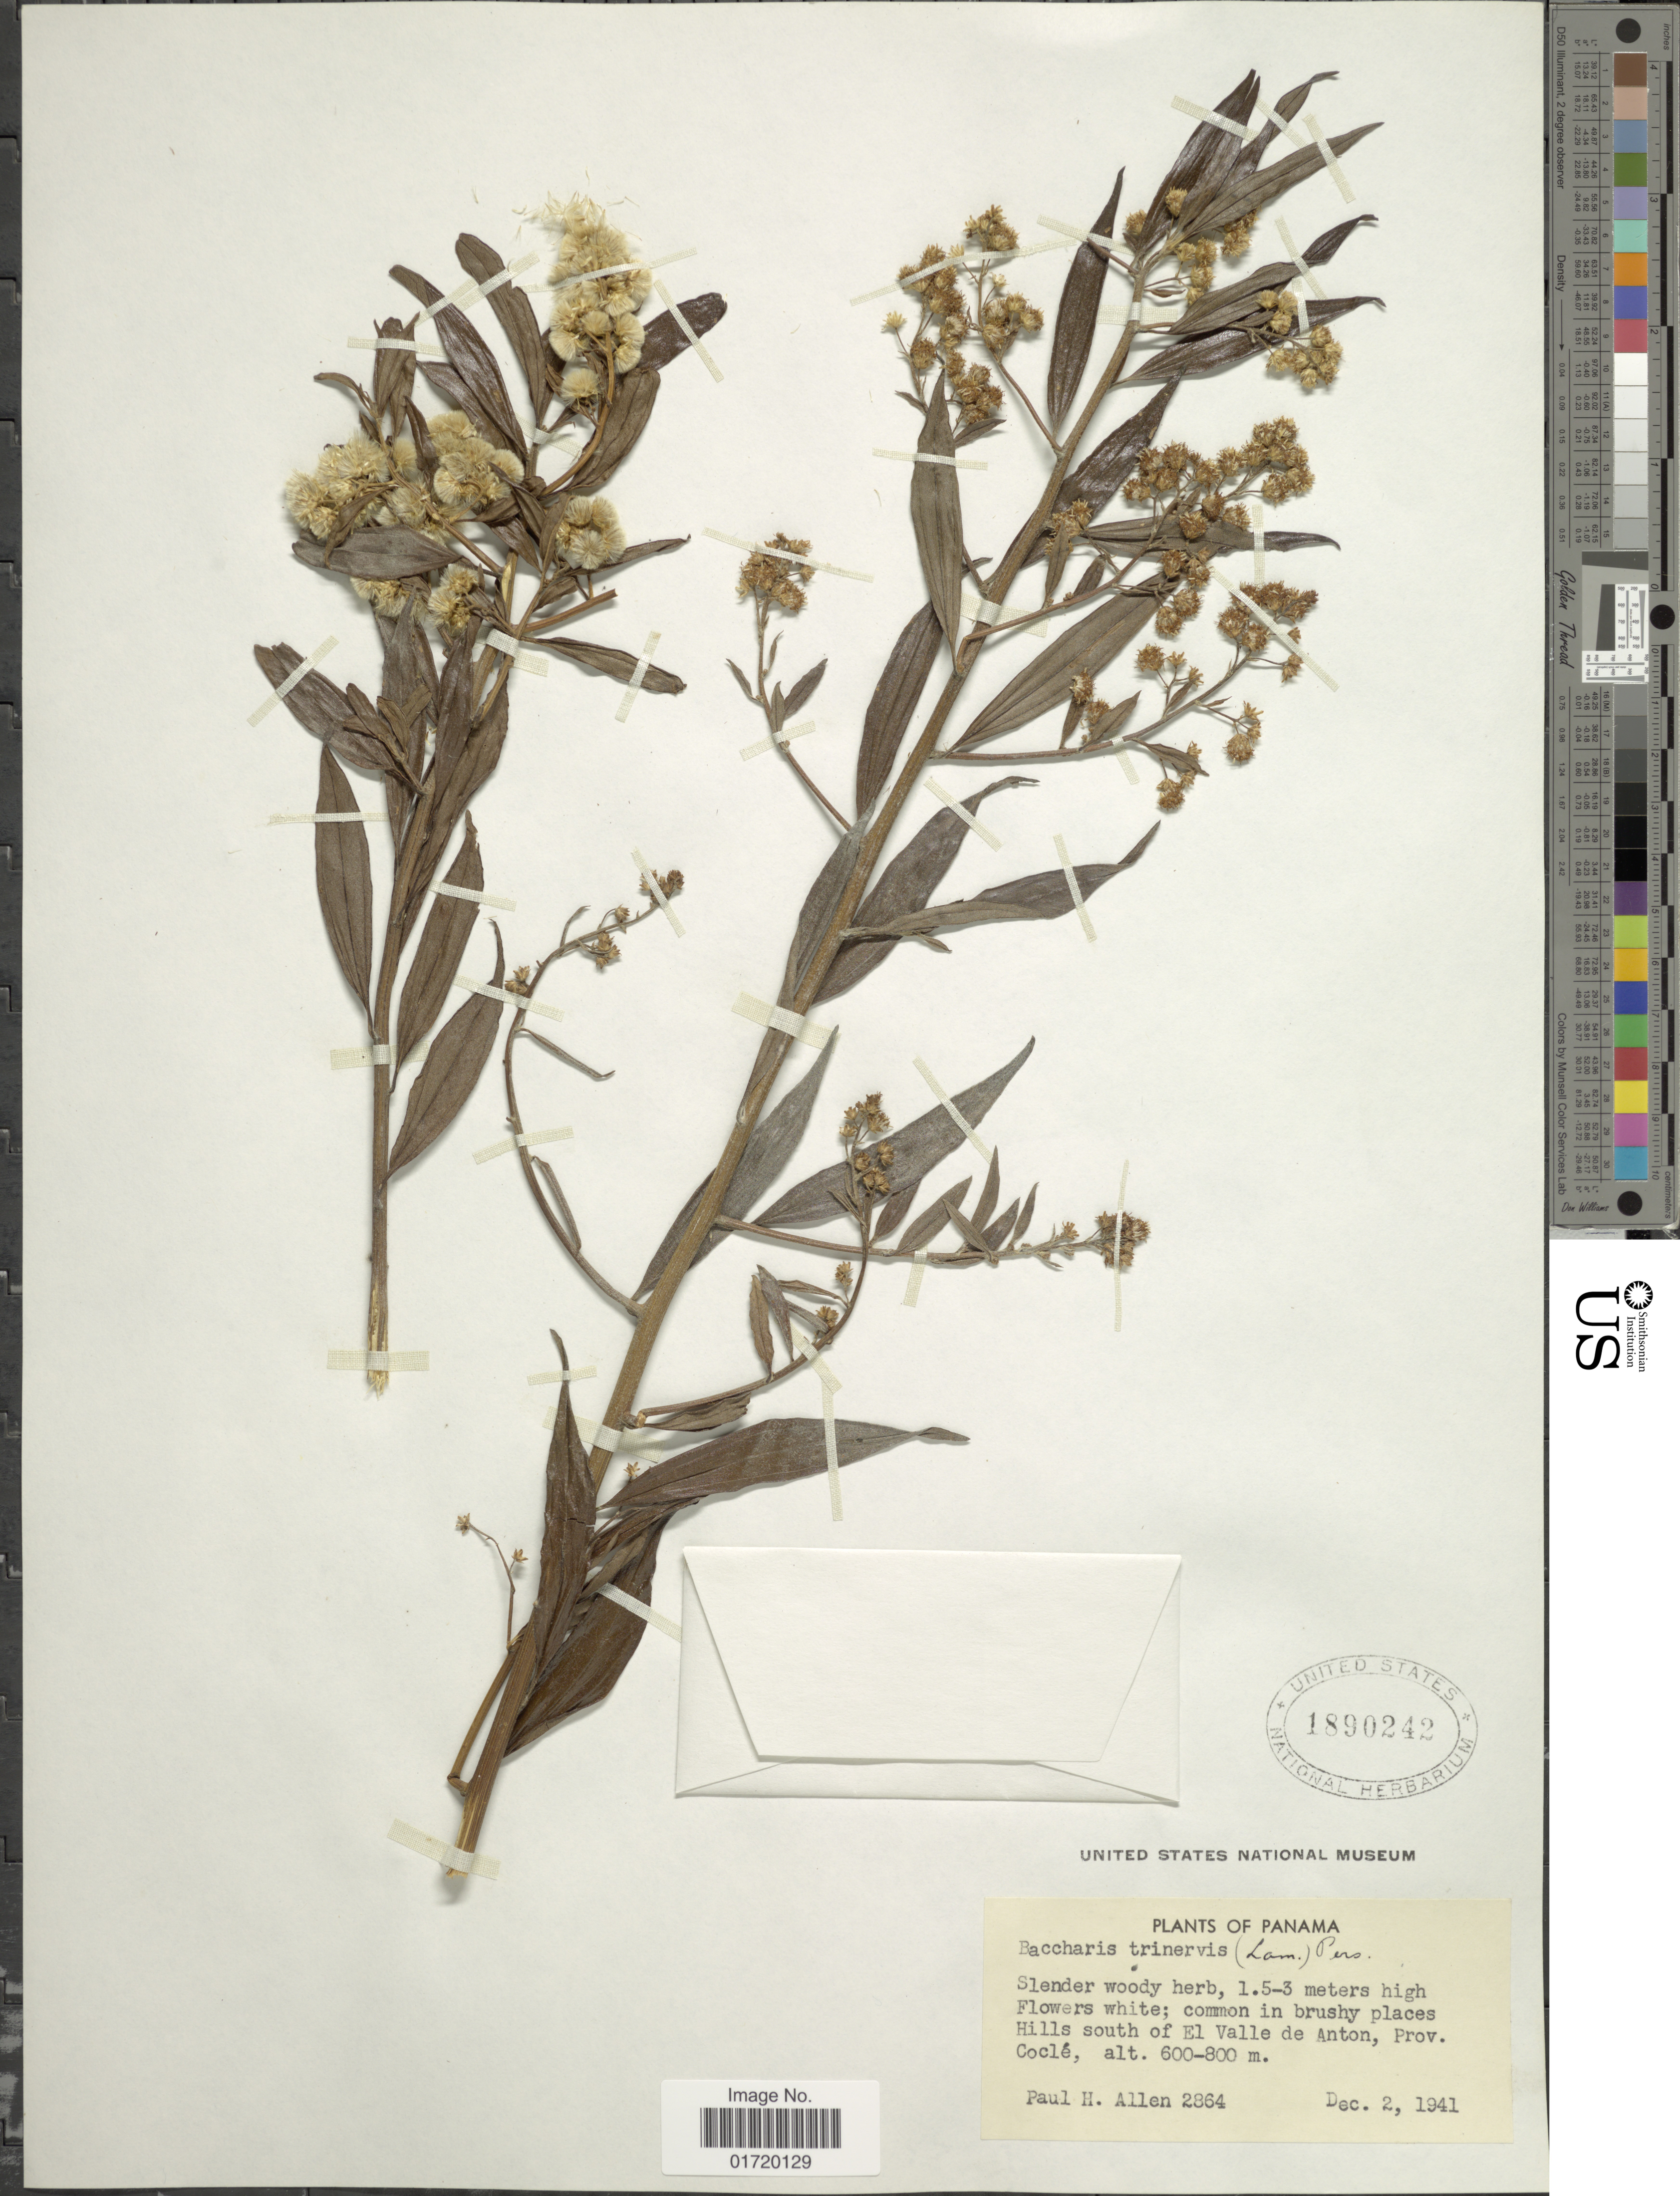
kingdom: Plantae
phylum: Tracheophyta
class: Magnoliopsida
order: Asterales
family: Asteraceae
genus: Baccharis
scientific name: Baccharis trinervis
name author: (Lam.) Pers.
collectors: P. H. Allen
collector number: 2864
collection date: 1941-12-02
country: Panama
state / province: Coclé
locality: Hills south of El Valle de Anton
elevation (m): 600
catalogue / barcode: US 1890242